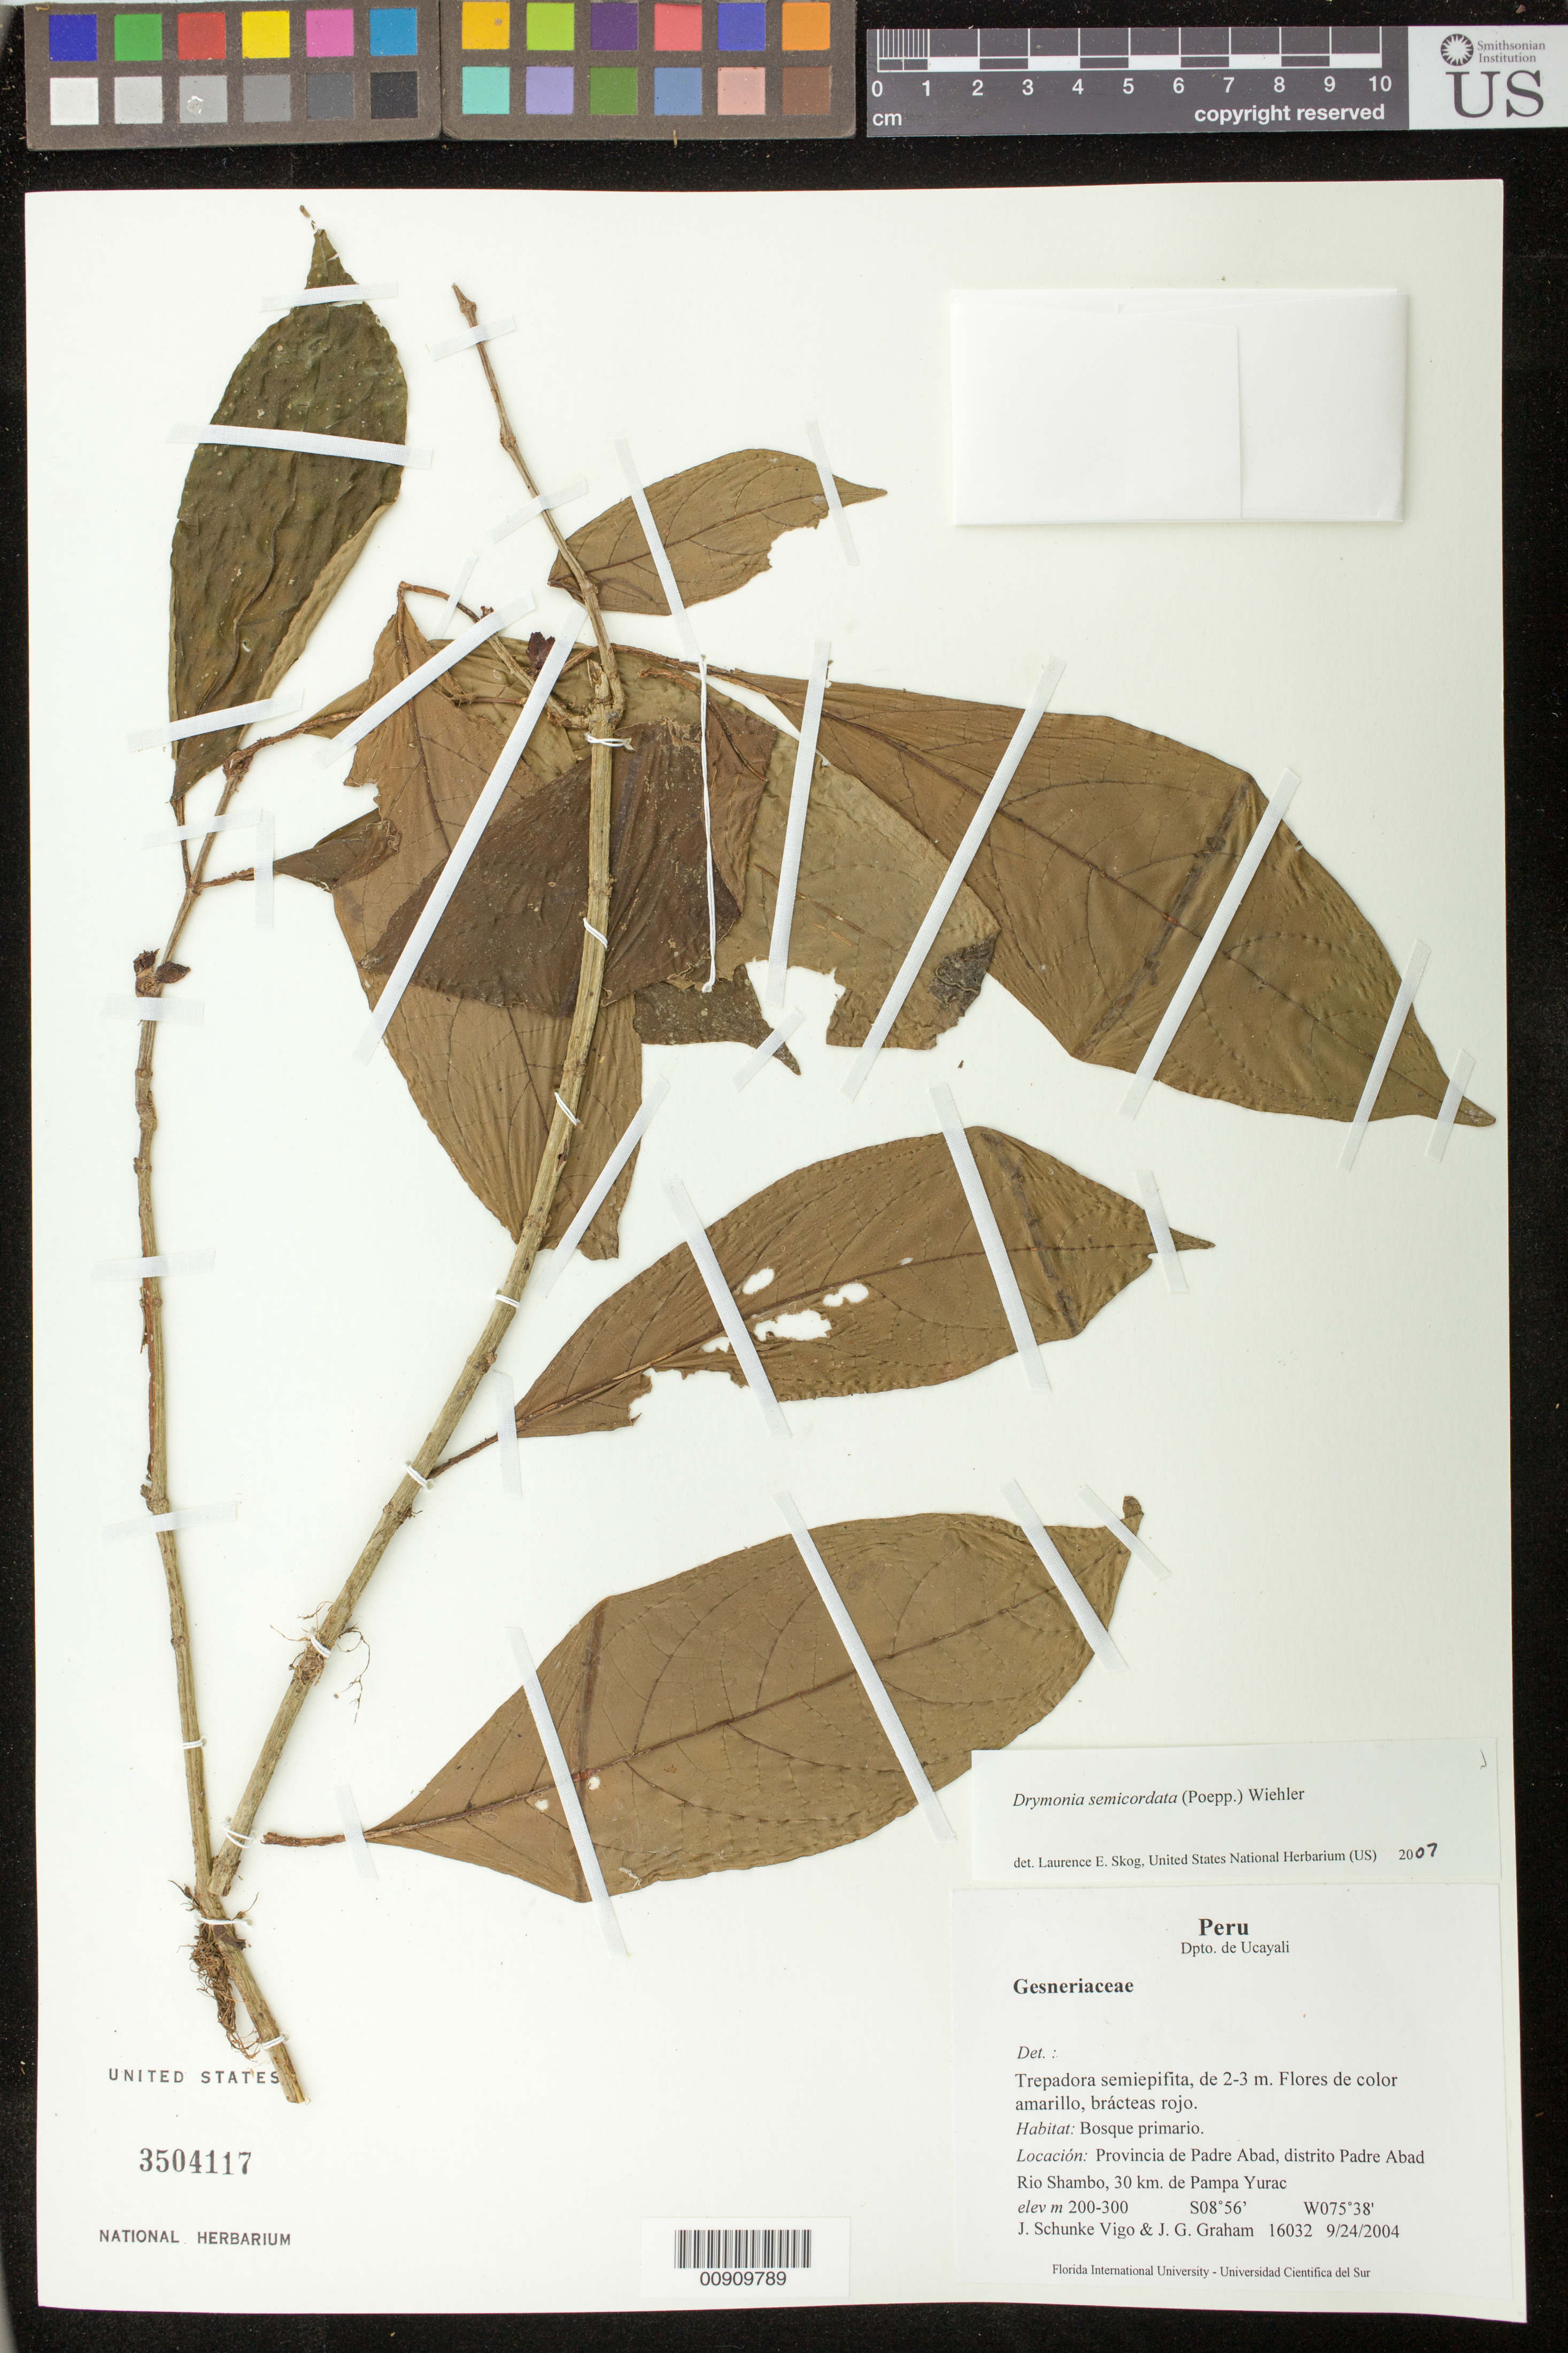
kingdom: Plantae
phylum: Tracheophyta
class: Magnoliopsida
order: Lamiales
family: Gesneriaceae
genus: Drymonia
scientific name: Drymonia semicordata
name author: (Poepp.) Wiehler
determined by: Skog, Laurence E.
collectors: J. Schunke Vigo & J. G. Graham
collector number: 16032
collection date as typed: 24 Sep 2004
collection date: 2004-09-24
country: Peru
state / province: Ucayali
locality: Provincia de Padre Abad, distrito Padre Abad. Rio Shambo, 30 km de Pampa Yurac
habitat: Bosque primario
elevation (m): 200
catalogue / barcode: US 3504117